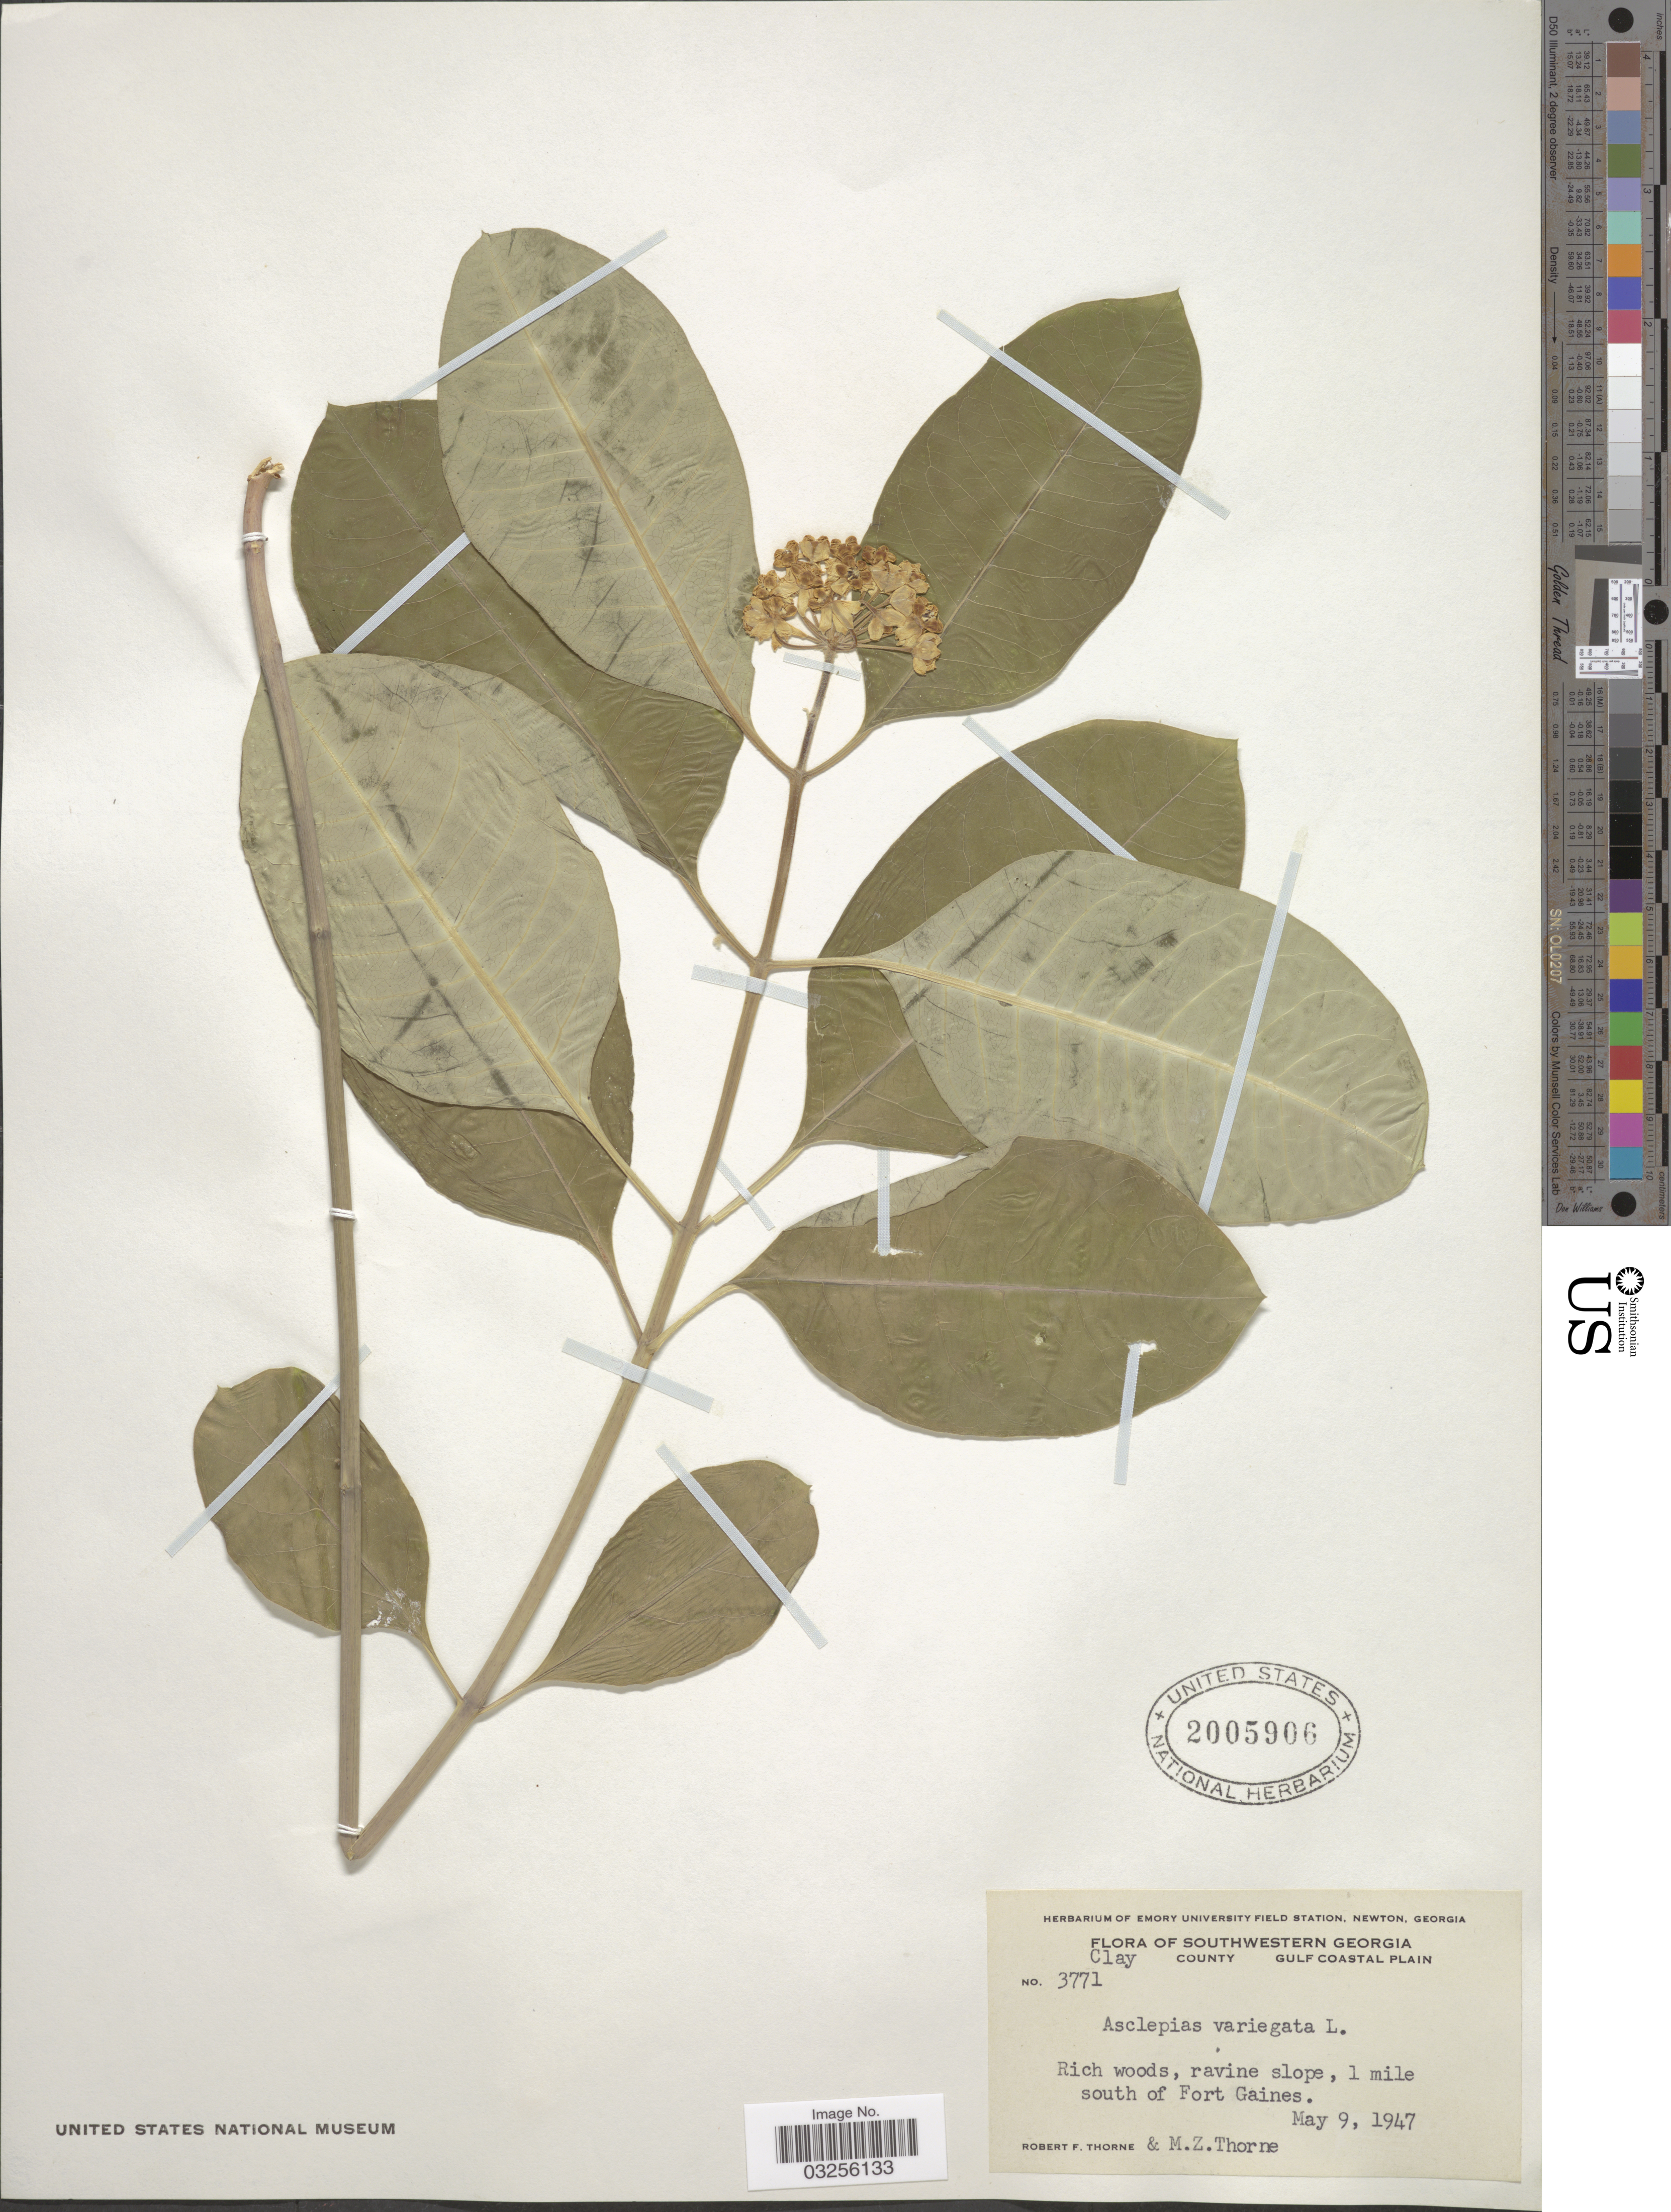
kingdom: Plantae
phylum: Tracheophyta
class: Magnoliopsida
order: Gentianales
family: Apocynaceae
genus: Asclepias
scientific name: Asclepias variegata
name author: L.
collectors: R. F. Thorne & M. Thorne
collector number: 3771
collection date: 1947-05-09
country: United States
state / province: Georgia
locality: Southwestern Georgia. Clay County. Gulf Coastal Plain. 1 mile south of Fort Gaines.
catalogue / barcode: US 2005906